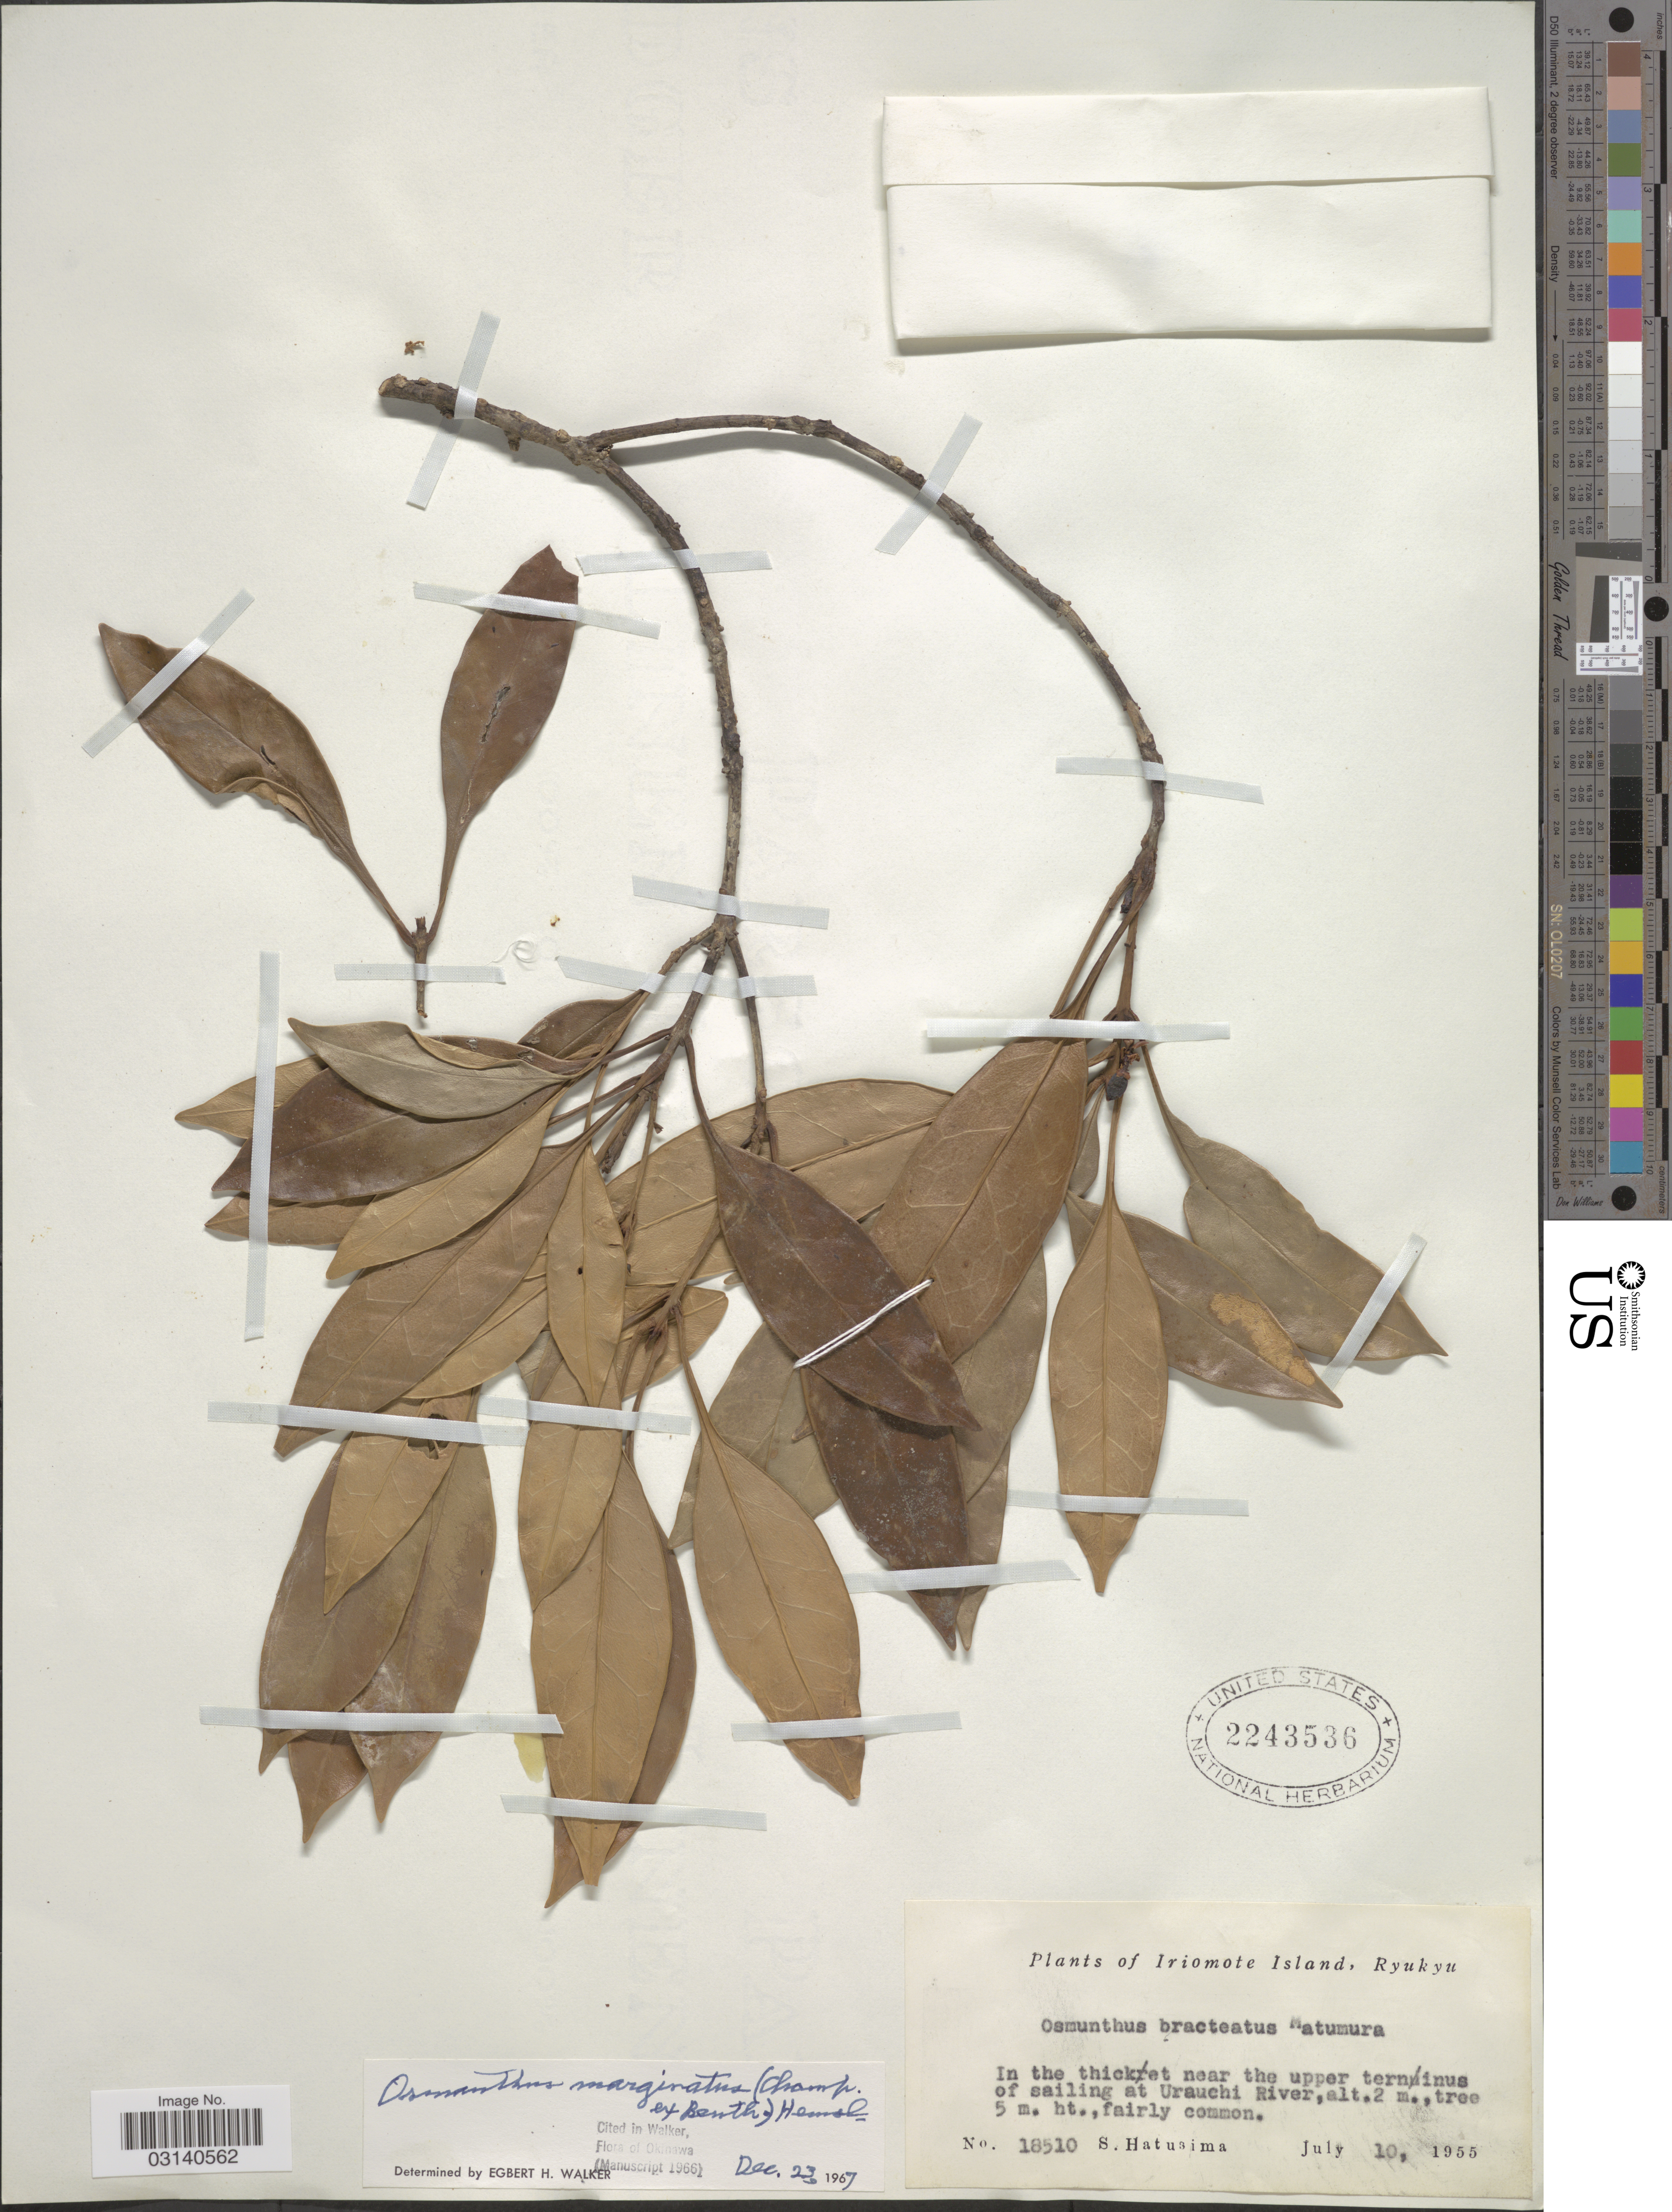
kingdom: Plantae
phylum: Tracheophyta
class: Magnoliopsida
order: Lamiales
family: Oleaceae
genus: Osmanthus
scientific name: Osmanthus marginatus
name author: (Champ. ex Benth.) Hemsl.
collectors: S. Hatusima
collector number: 18510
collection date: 1955-07-10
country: Japan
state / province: Okinawa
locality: Iriomote Island, Ryukyu, In the Thicket near the upper terninus of sailing at Urauchi River.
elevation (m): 2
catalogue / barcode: US 2243536